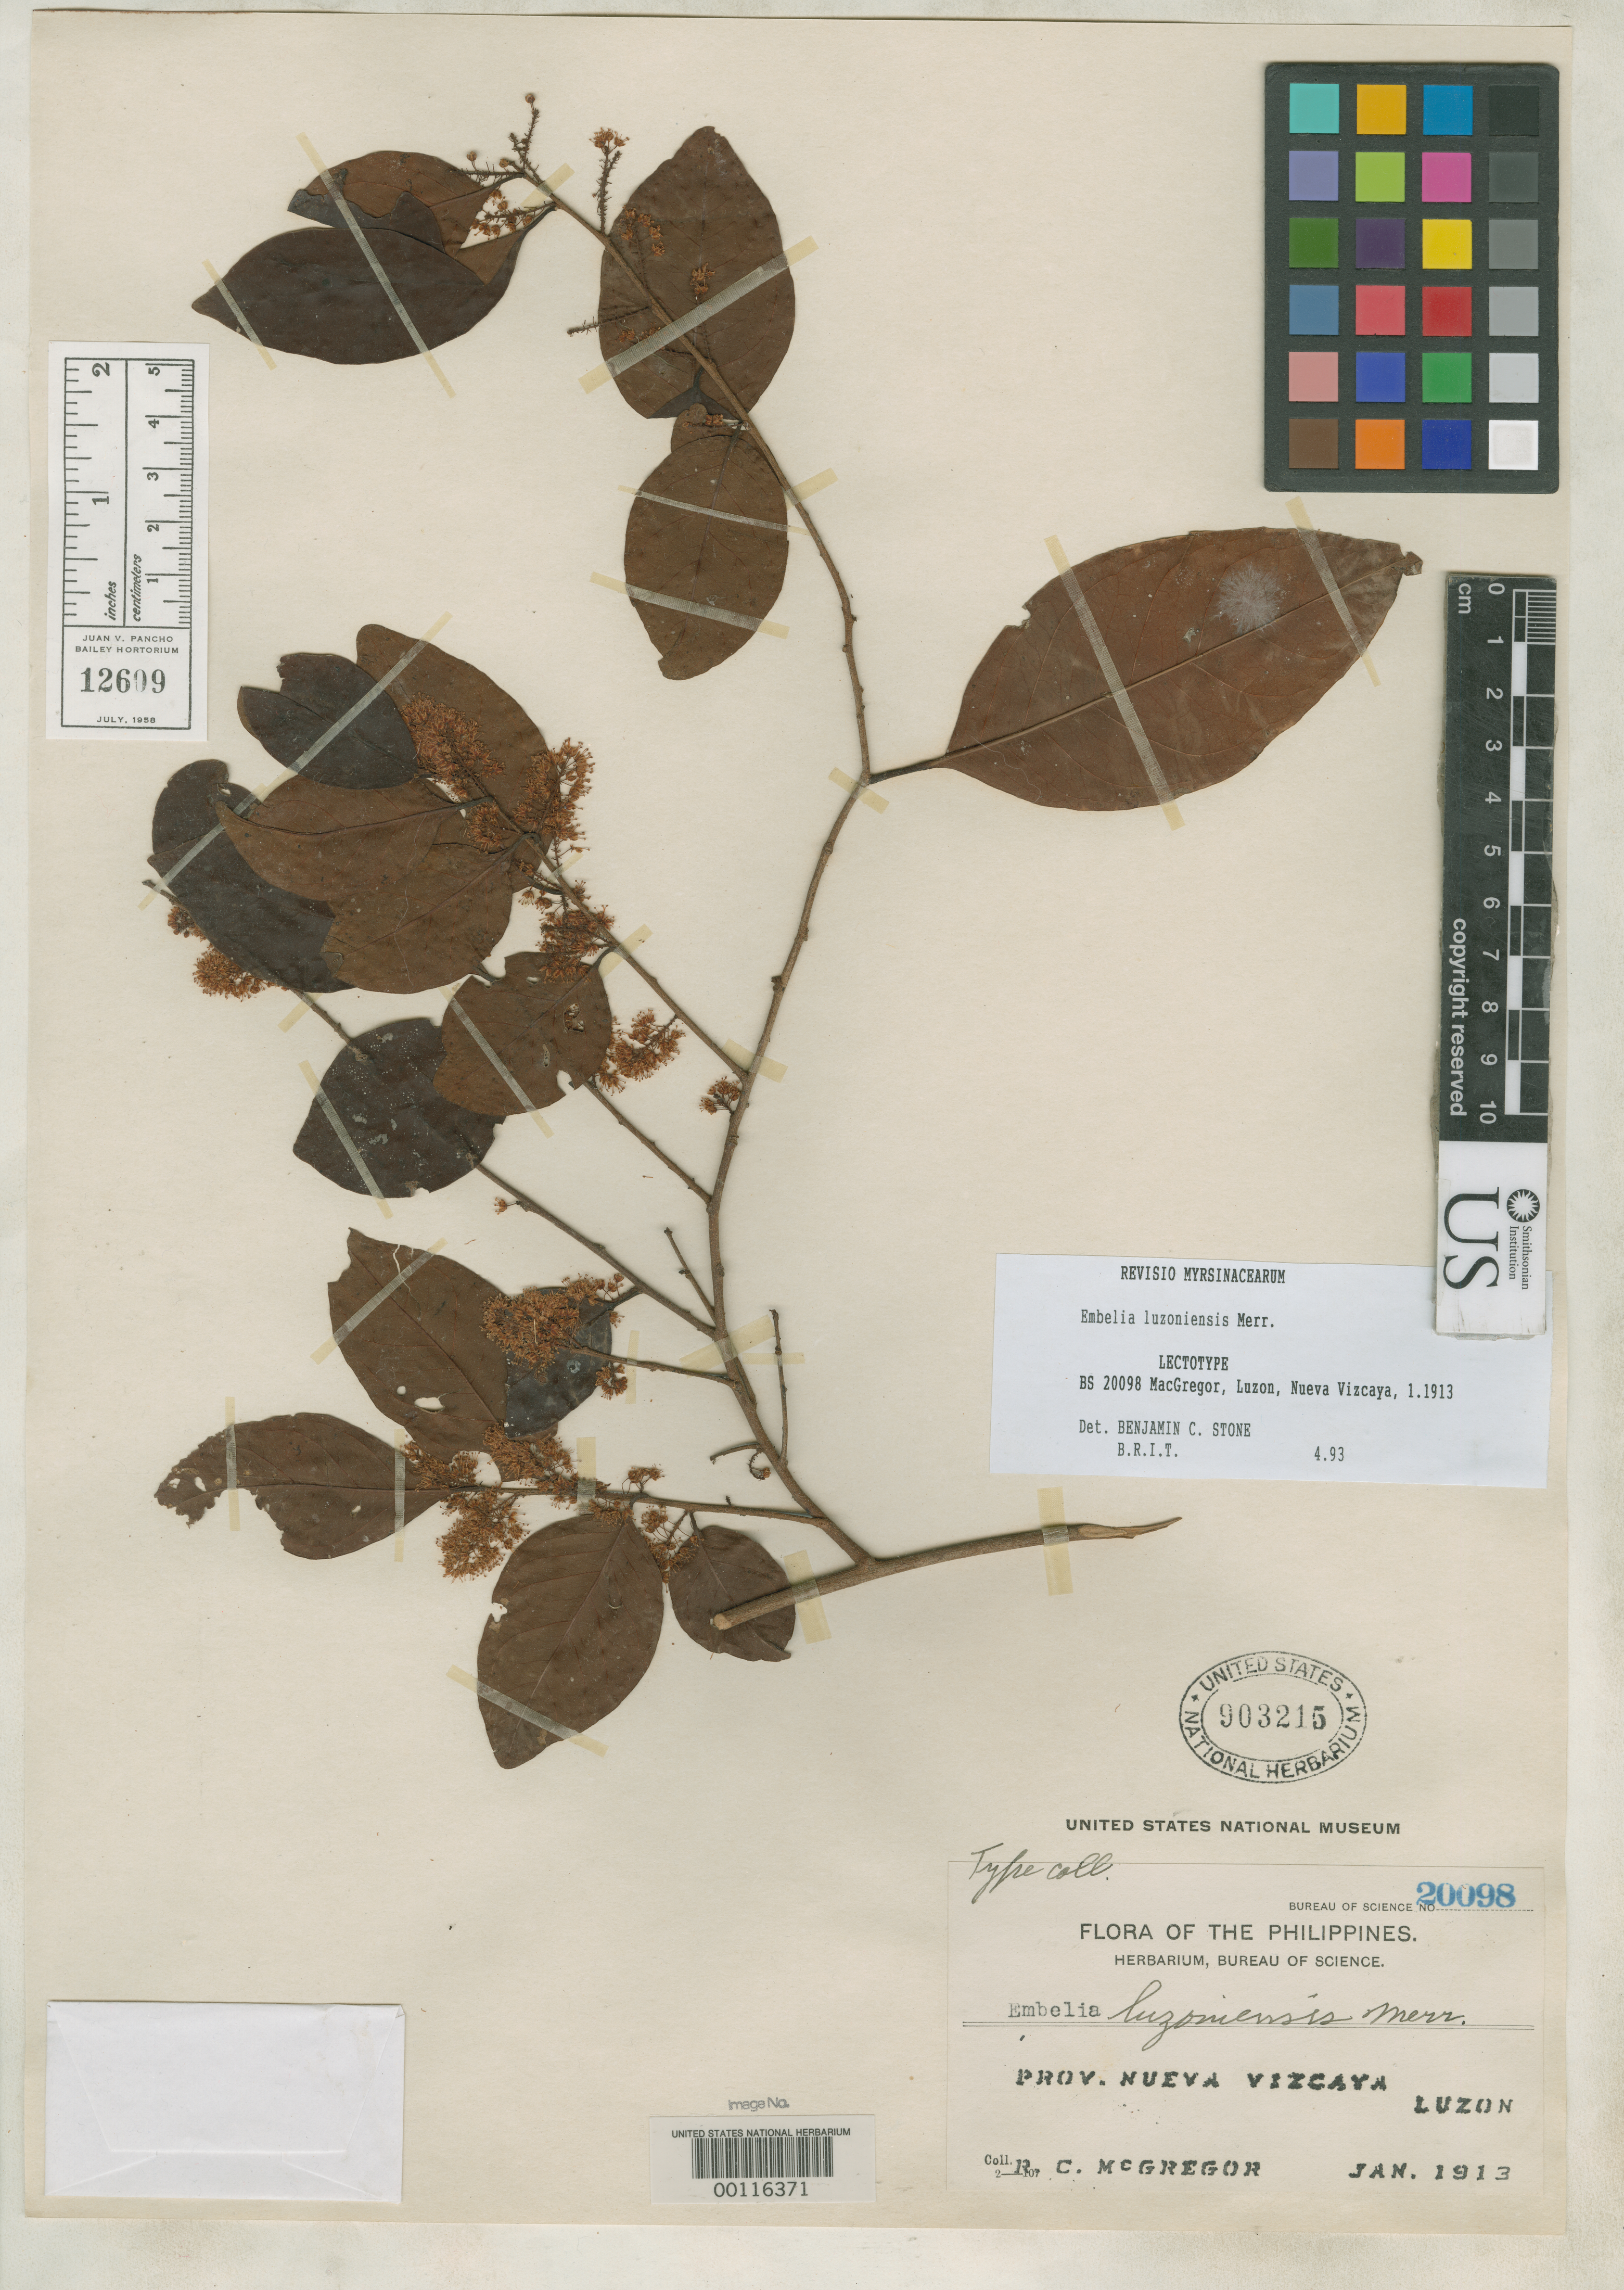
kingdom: Plantae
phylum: Tracheophyta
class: Magnoliopsida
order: Ericales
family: Primulaceae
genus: Embelia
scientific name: Embelia luzoniensis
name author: Merr.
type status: Isotype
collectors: R. C. McGregor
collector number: Bur. Sci. 20098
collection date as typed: Jan 1913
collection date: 1913-01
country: Philippines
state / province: Cagayan Valley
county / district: Nueva Vizcaya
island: Luzon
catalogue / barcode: US 903215